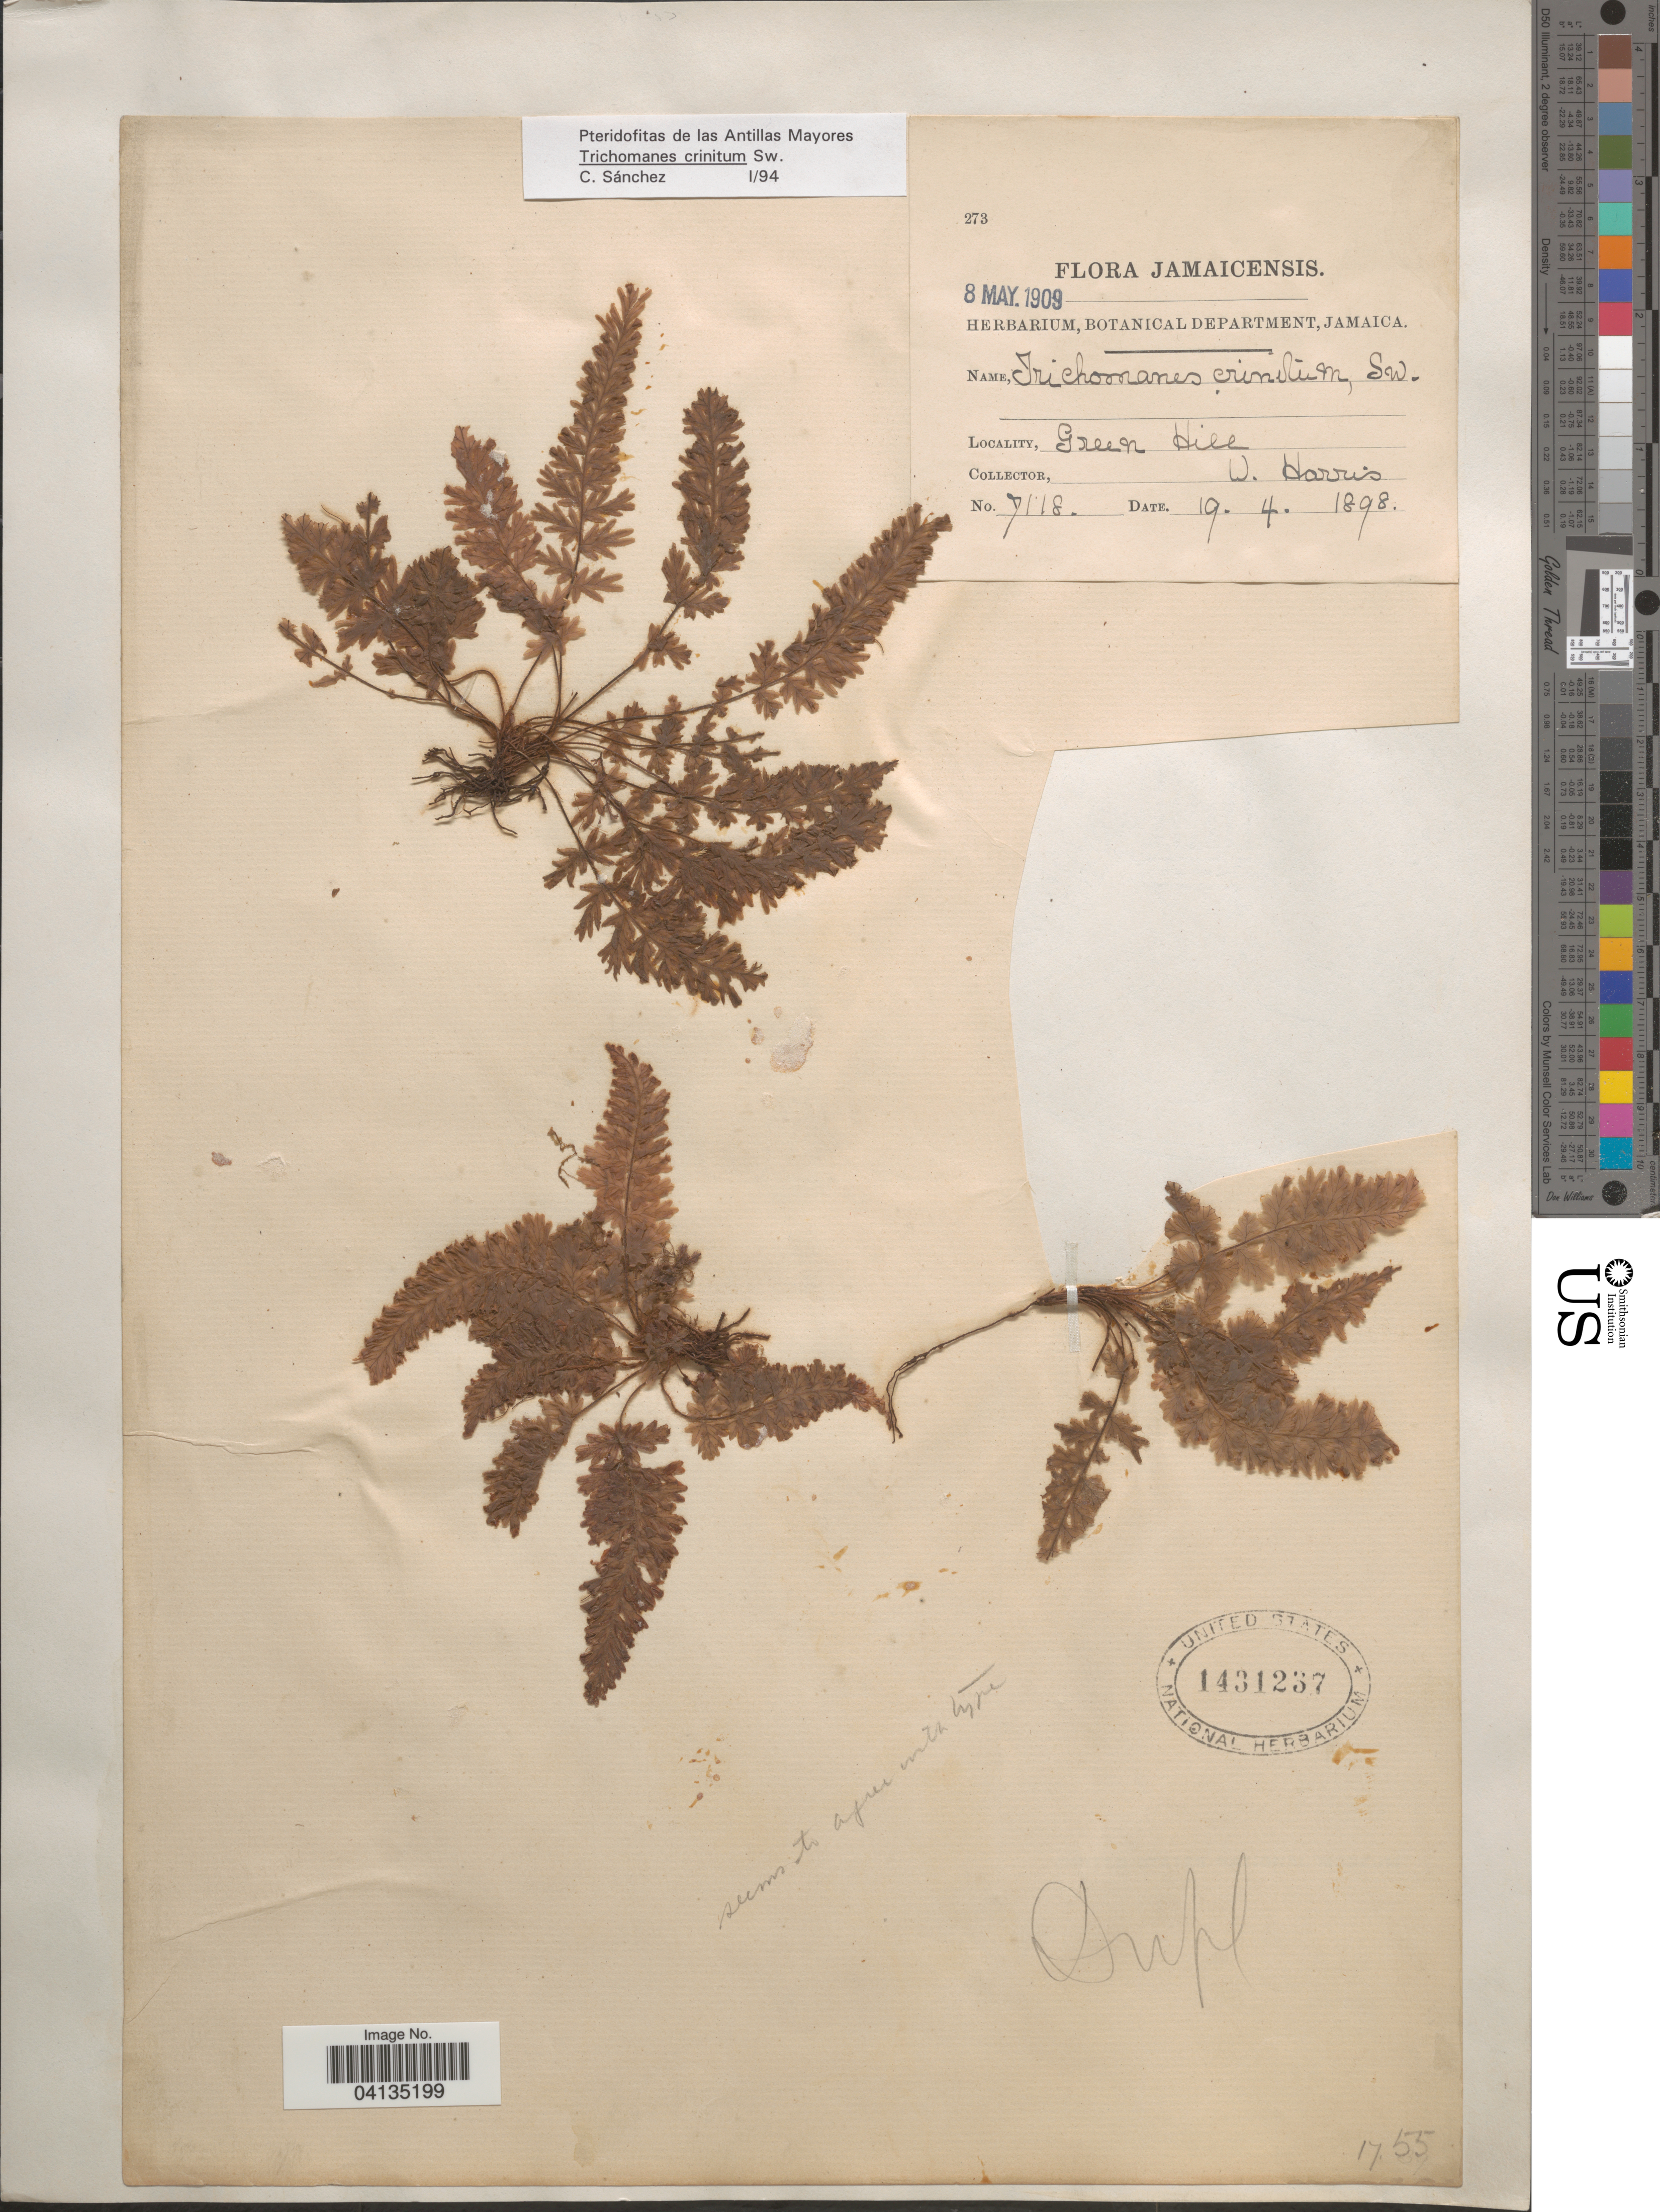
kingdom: Plantae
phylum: Tracheophyta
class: Polypodiopsida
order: Hymenophyllales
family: Hymenophyllaceae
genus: Trichomanes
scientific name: Trichomanes crinitum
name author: Sw.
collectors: W. Harris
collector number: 7118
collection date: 1898-04-19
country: Jamaica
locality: Jamaicensis. Green Hill.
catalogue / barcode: US 1431237